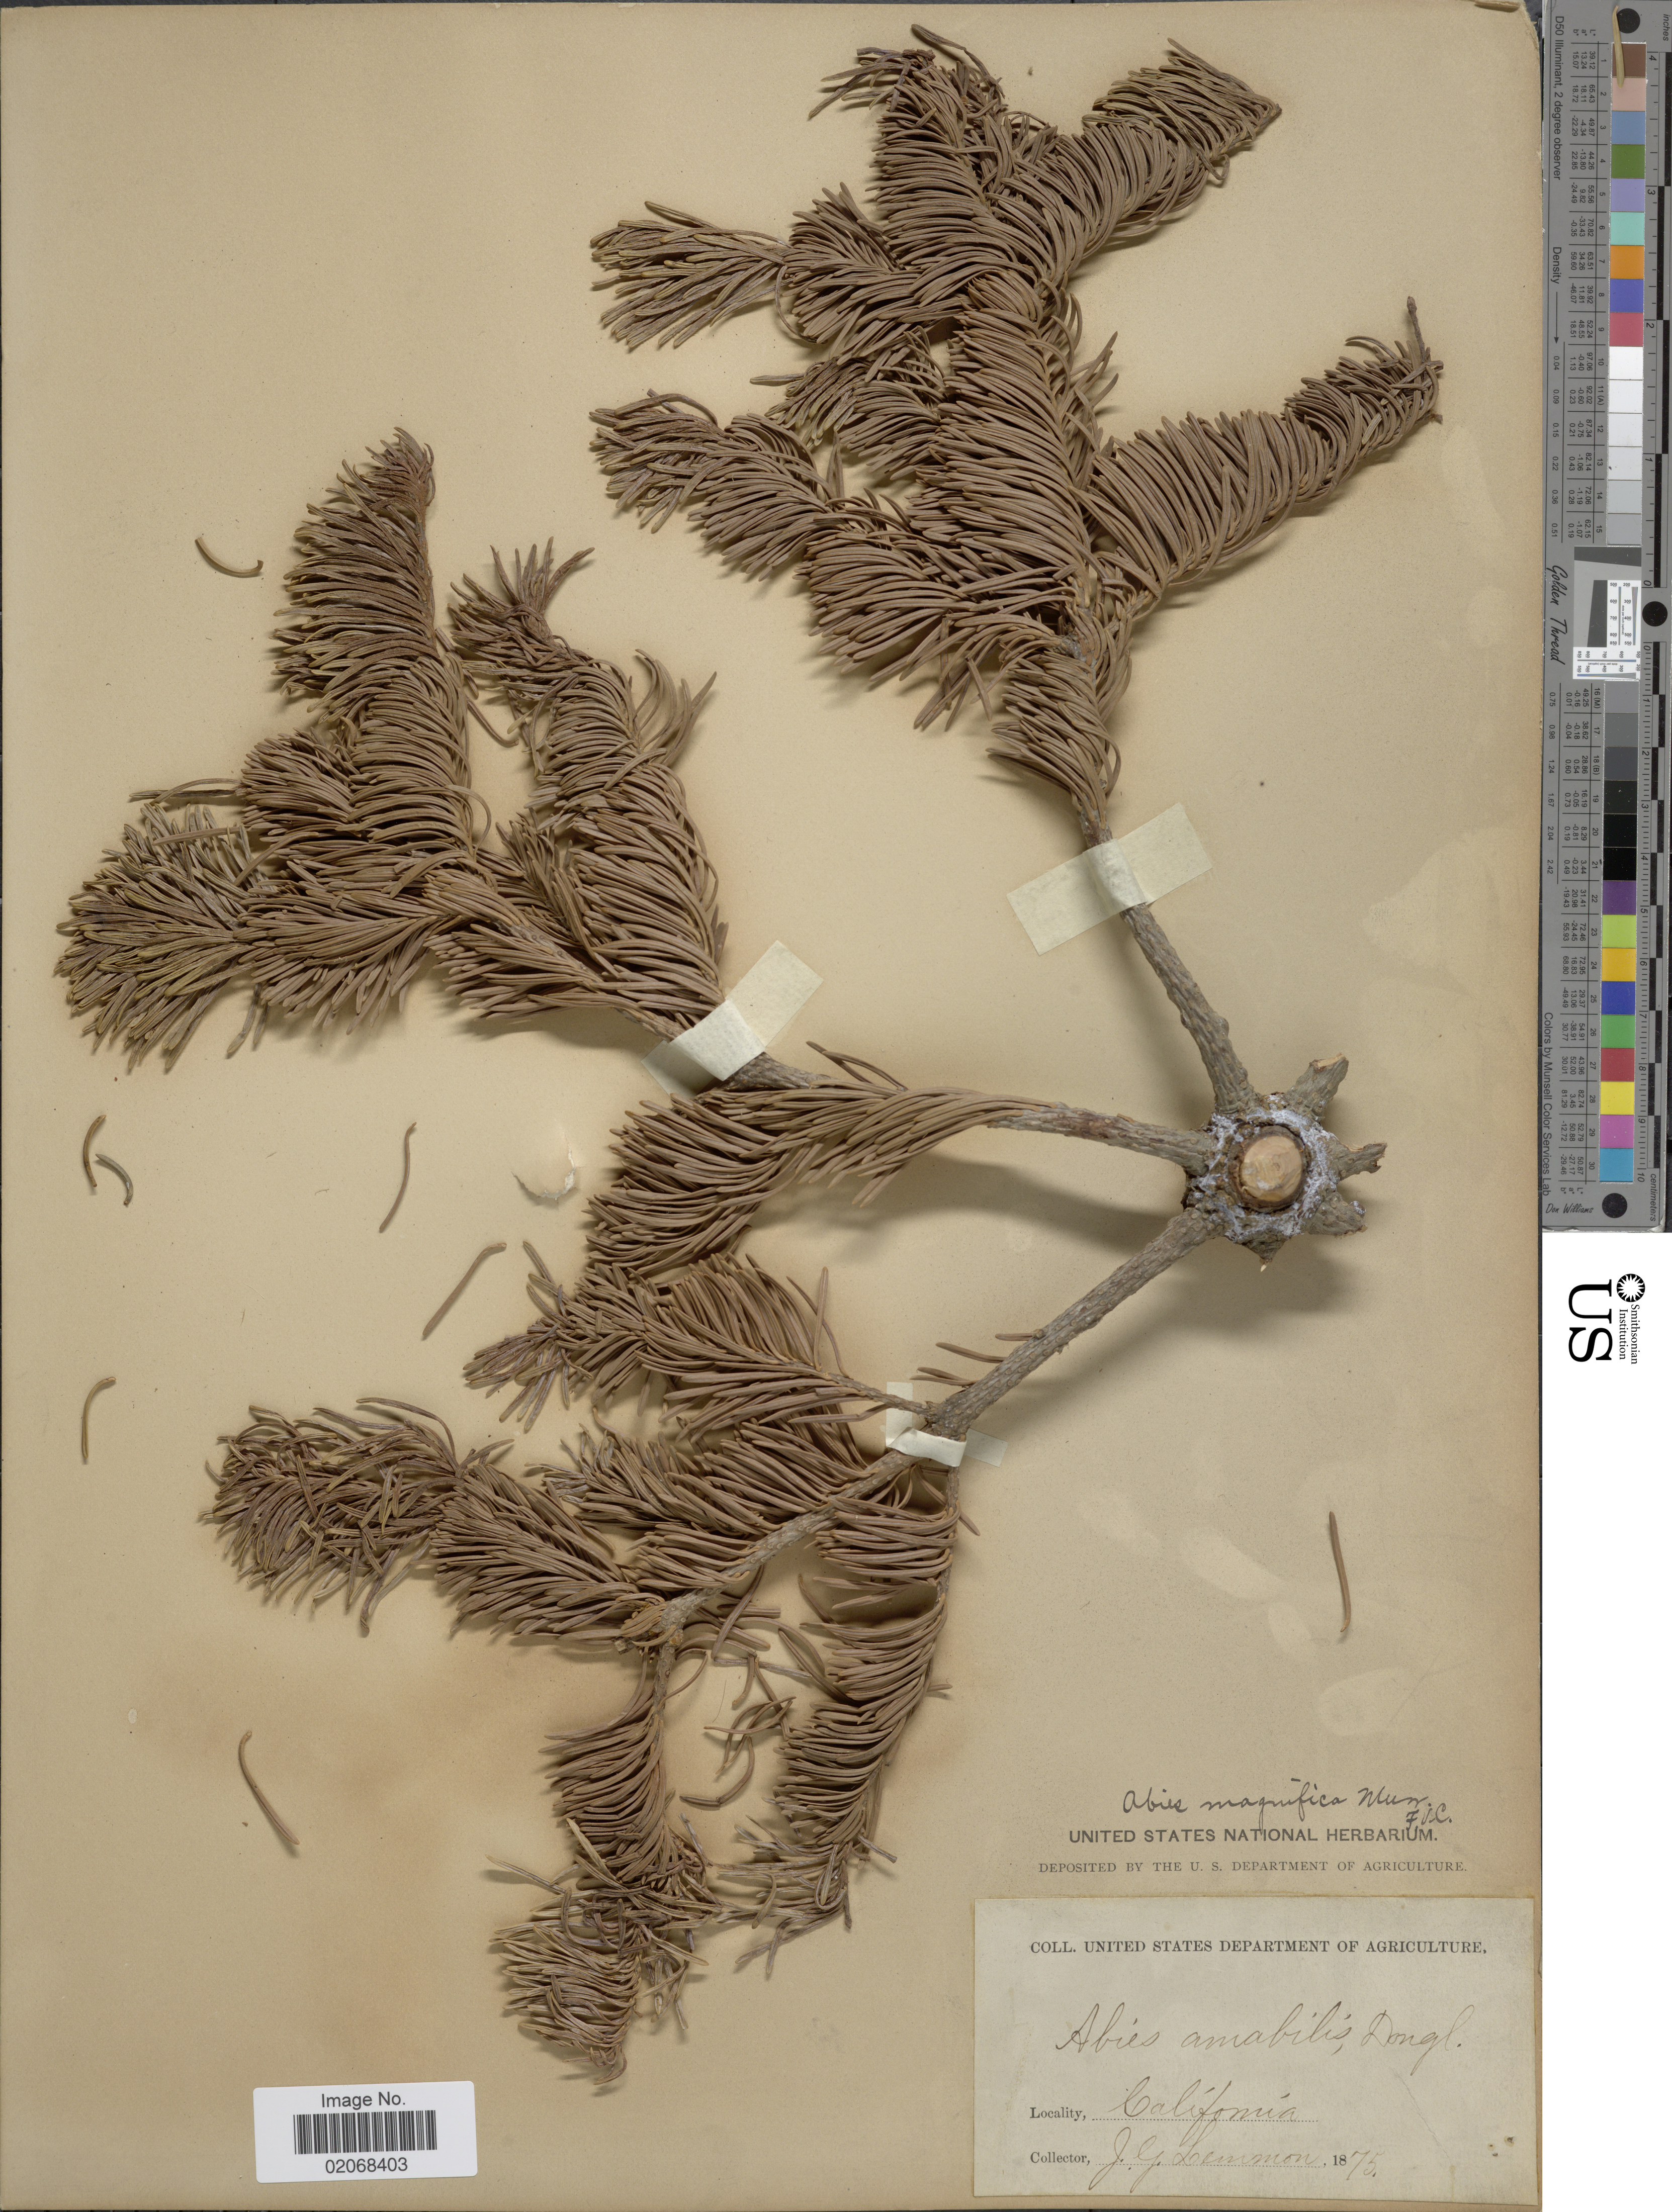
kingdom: Plantae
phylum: Tracheophyta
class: Pinopsida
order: Pinales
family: Pinaceae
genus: Abies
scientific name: Abies magnifica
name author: A. Murray bis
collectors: J. Lemmon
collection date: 1875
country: United States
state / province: California